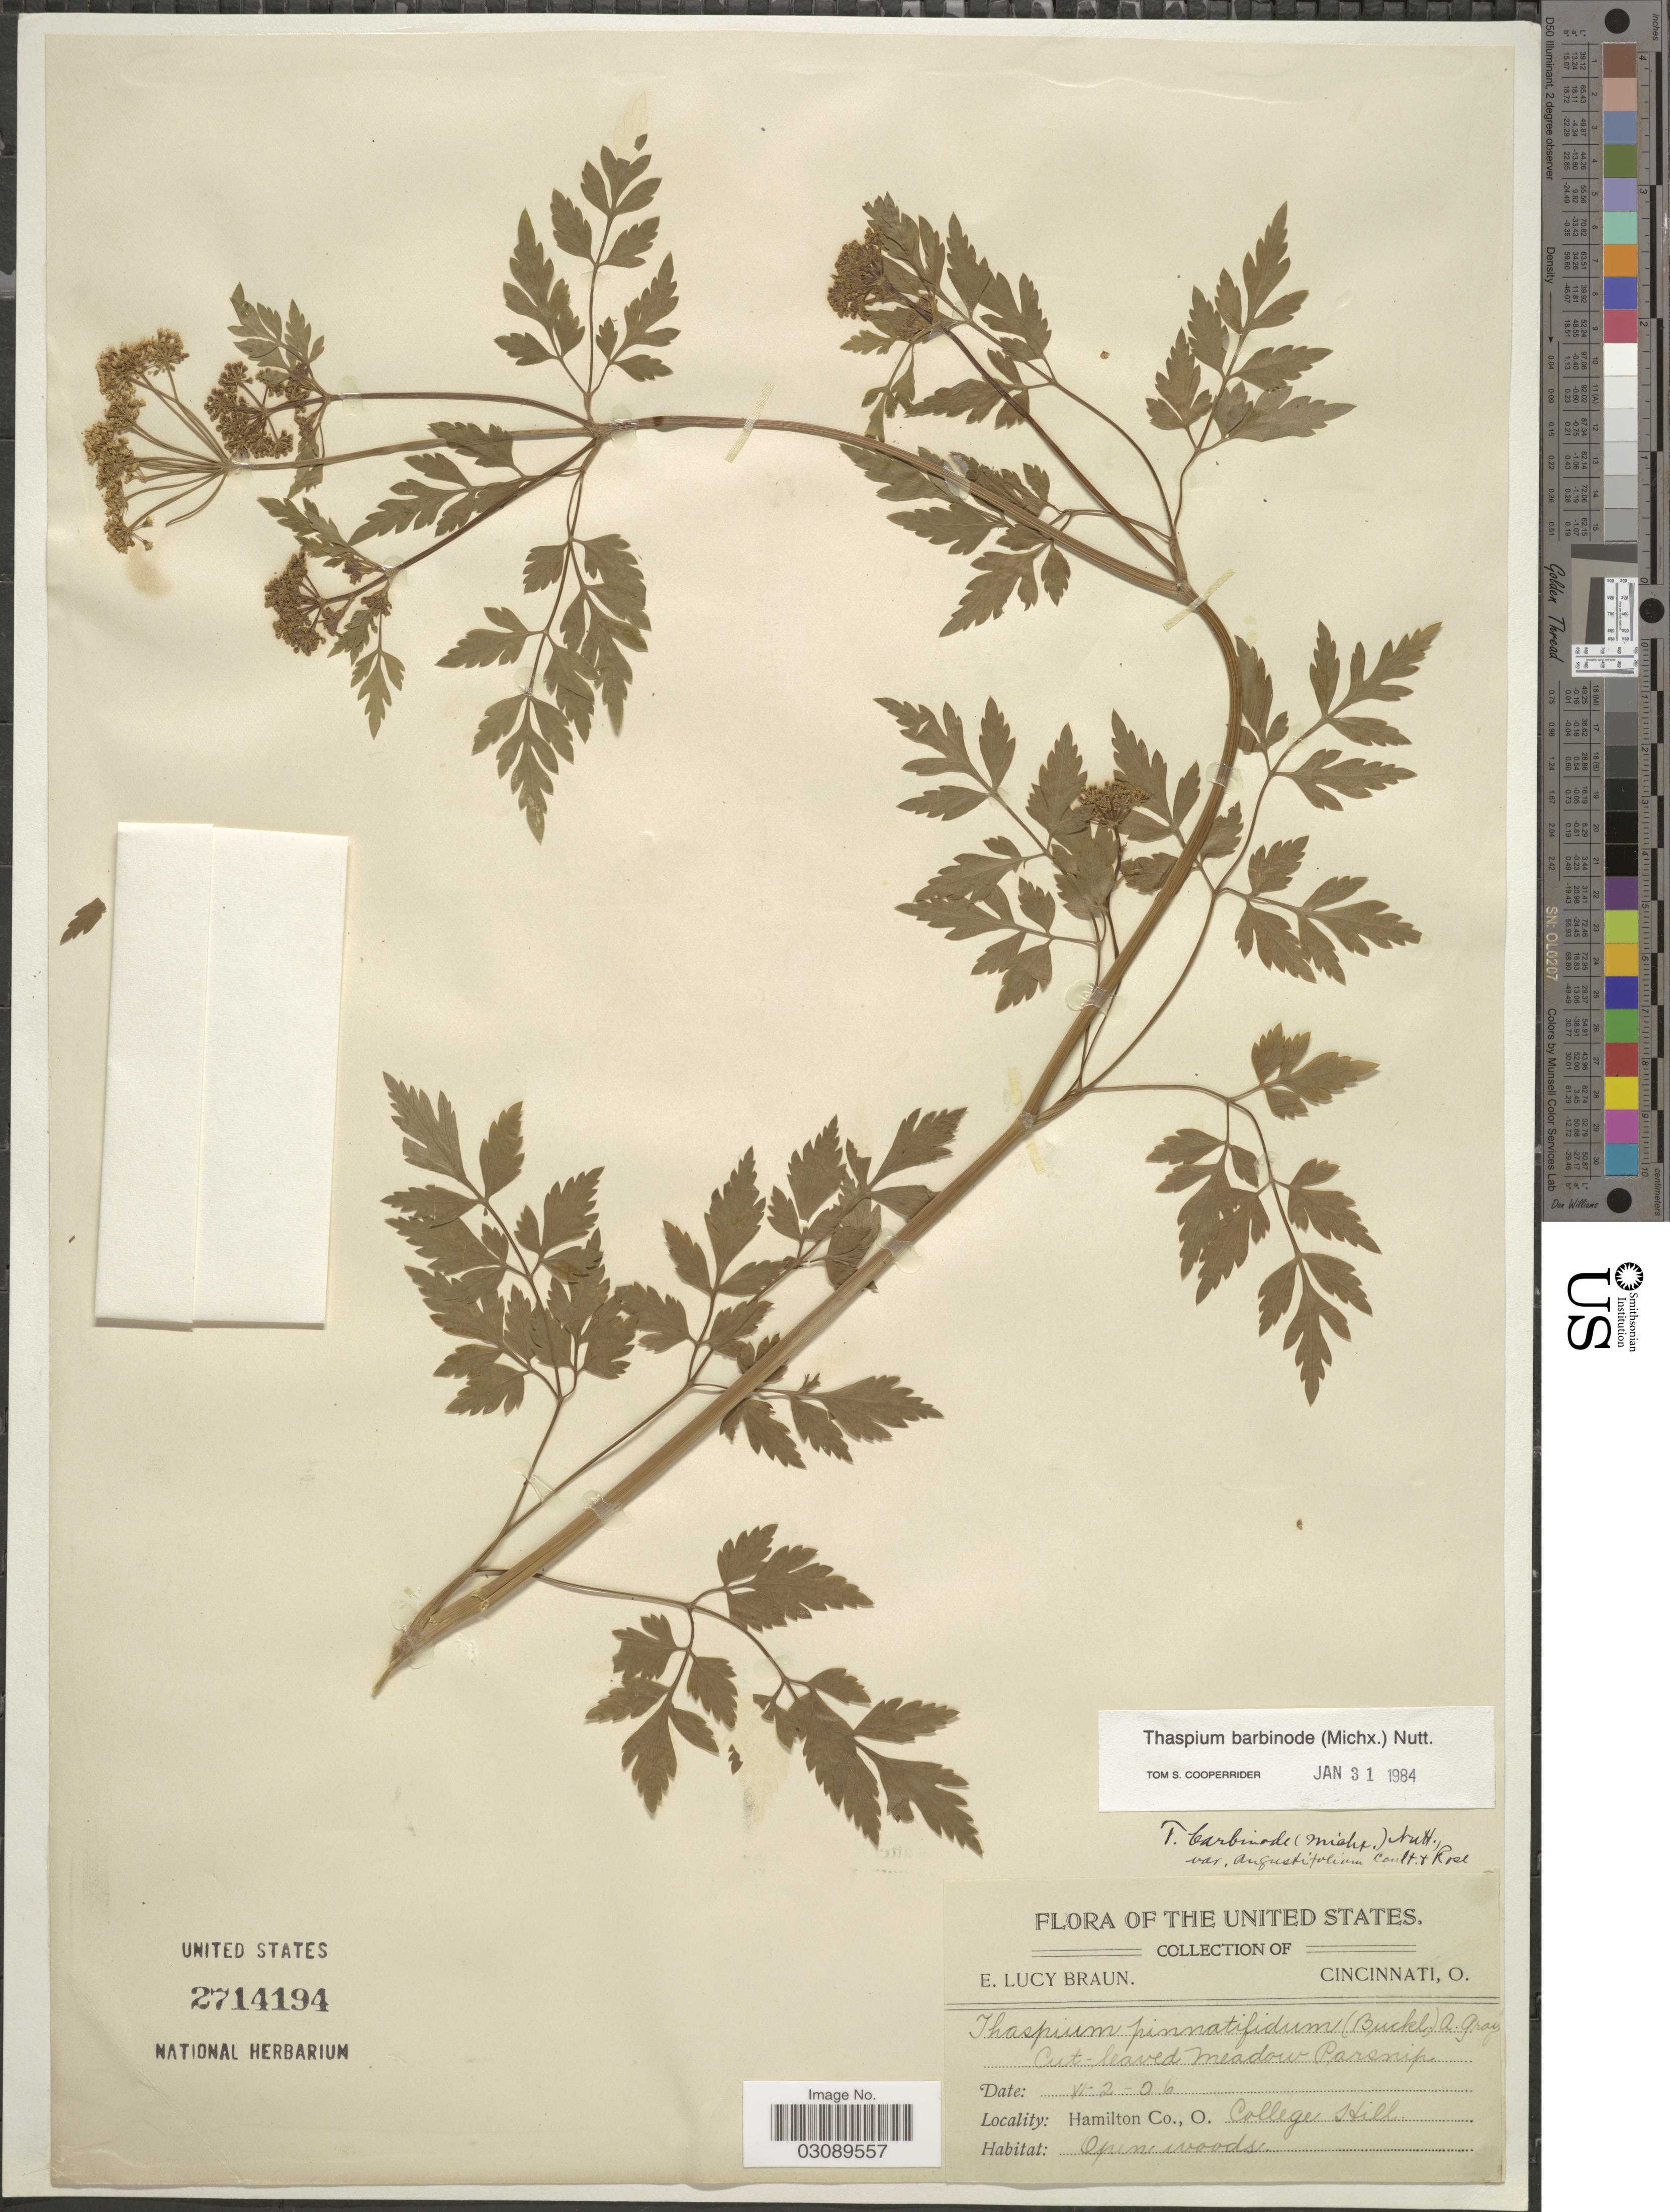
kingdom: Plantae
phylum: Tracheophyta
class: Magnoliopsida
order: Apiales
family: Apiaceae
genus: Thaspium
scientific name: Thaspium barbinode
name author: (Michx.) Nutt.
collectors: E. L. Braun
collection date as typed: Transcribed d/m/y: 2/6/6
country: United States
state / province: Ohio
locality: Hamilton Co. College Hill.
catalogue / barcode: US 2714194